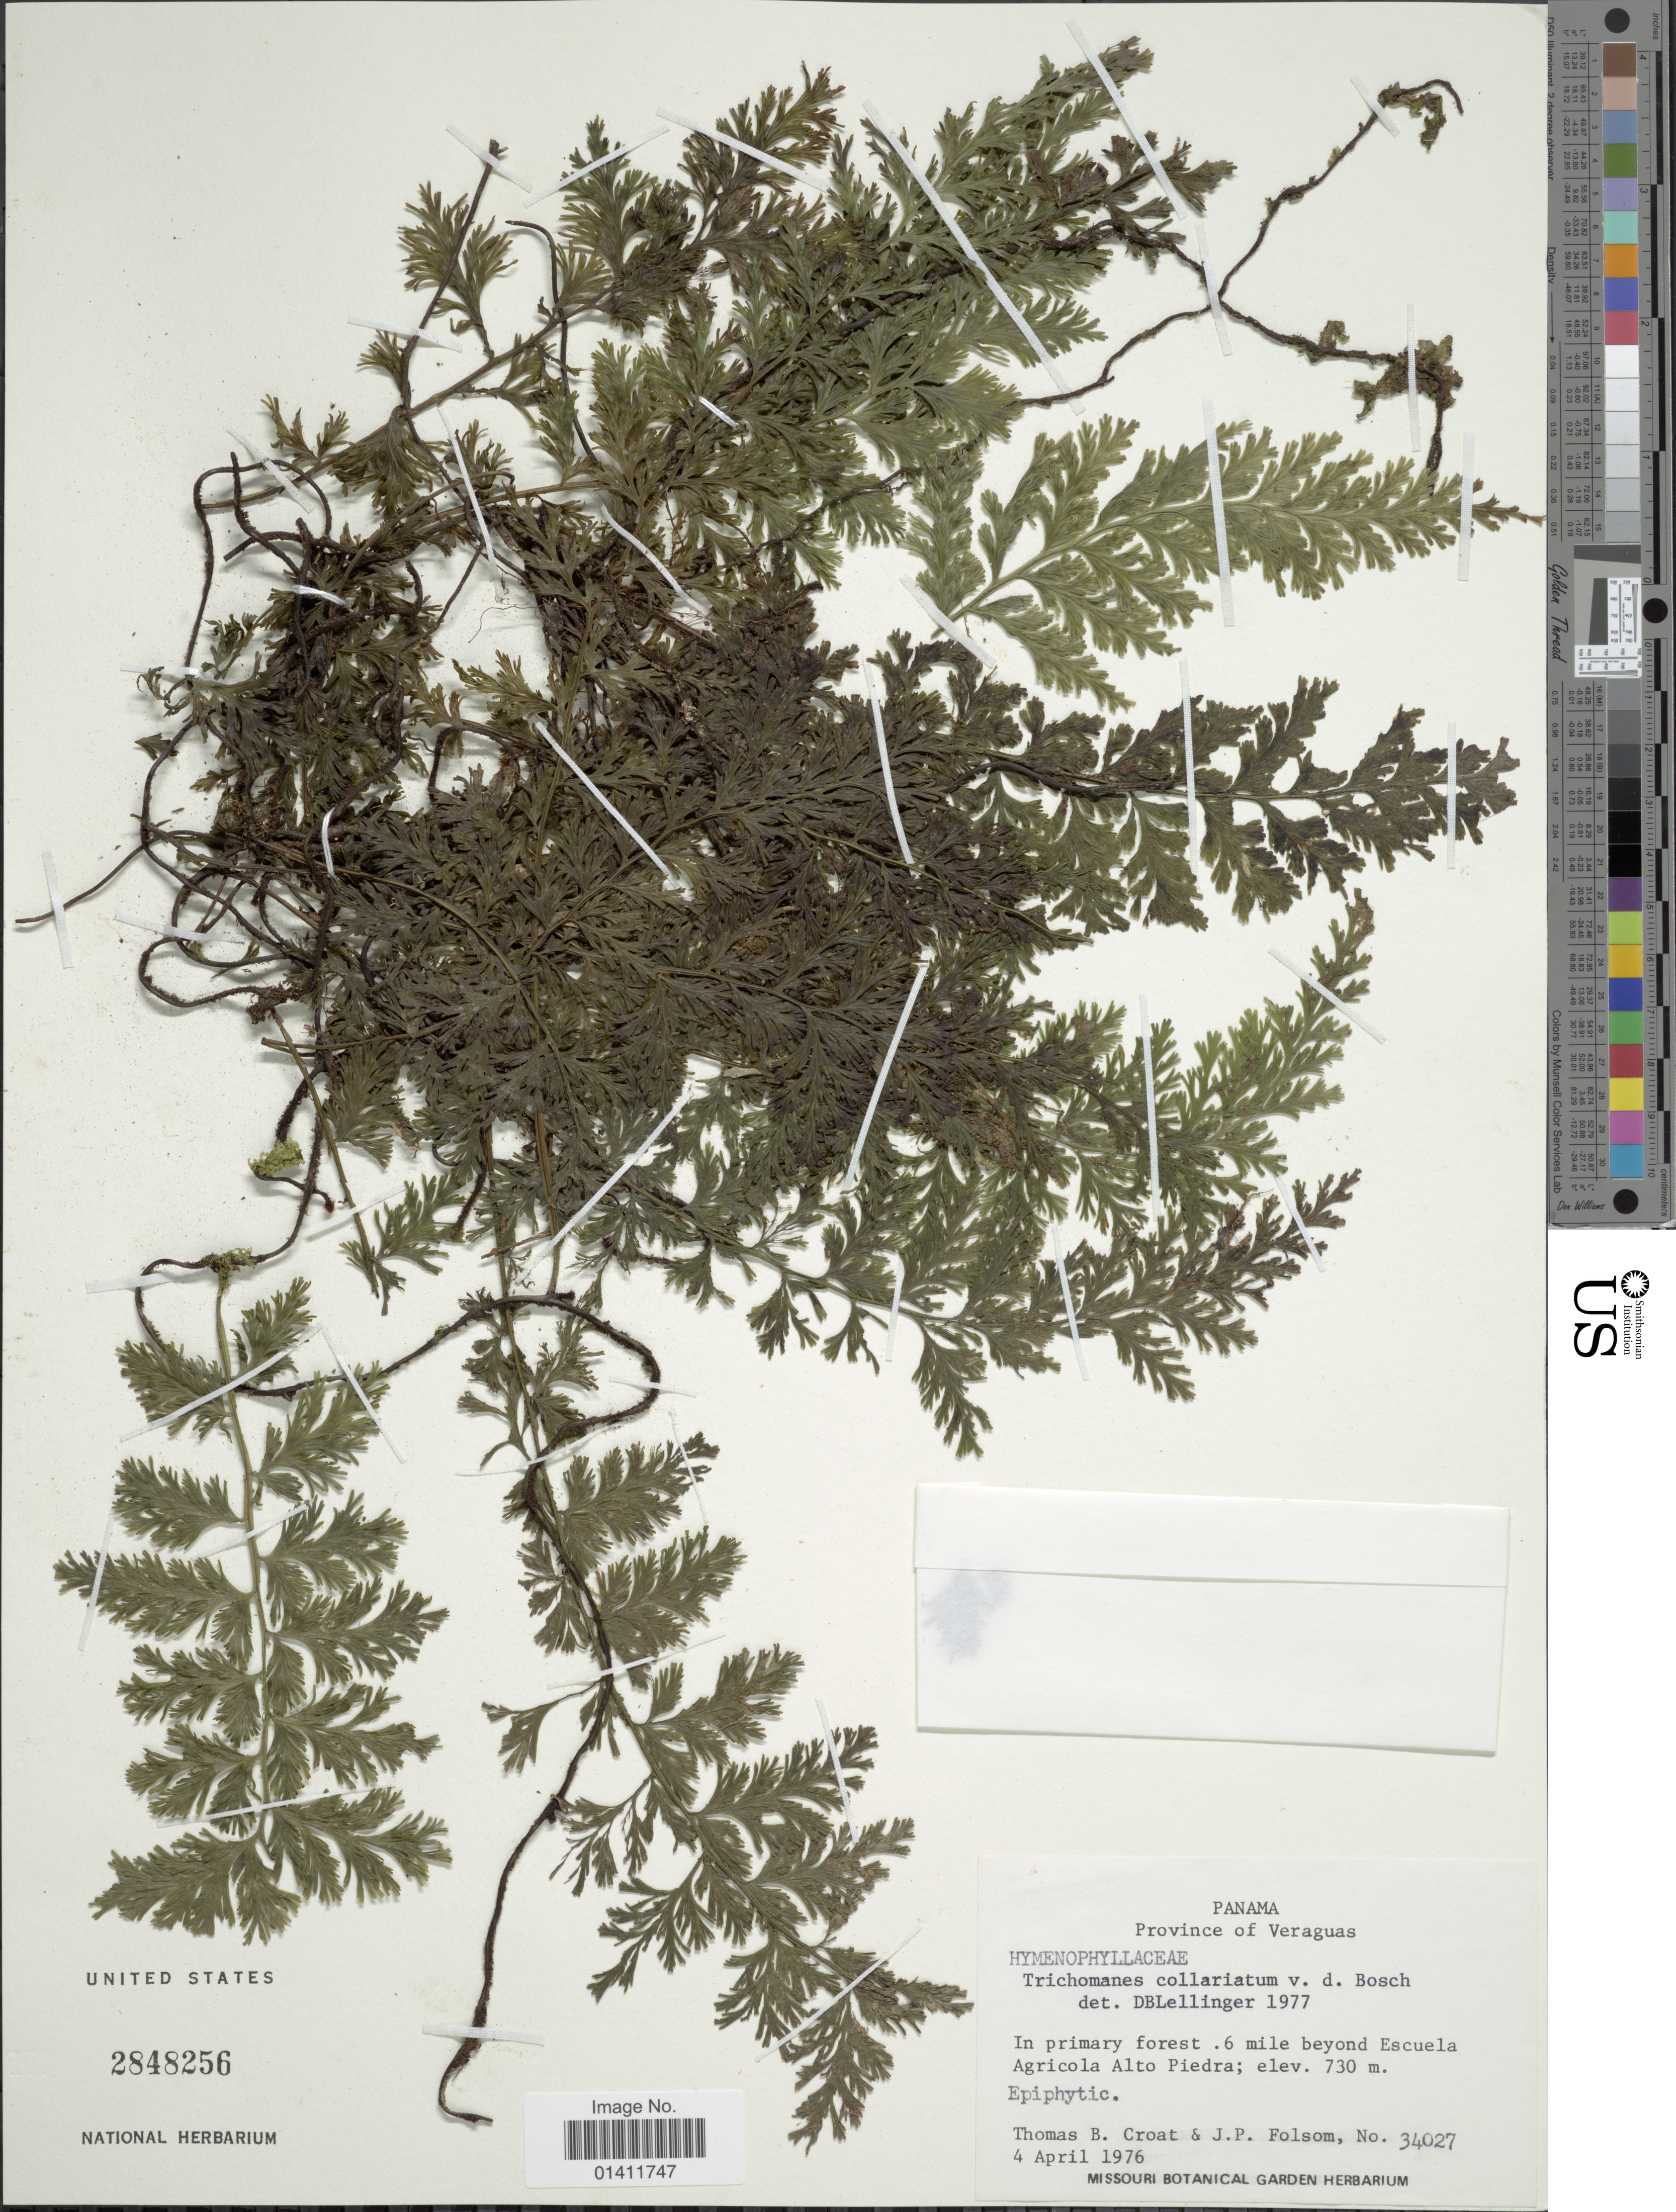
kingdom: Plantae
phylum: Tracheophyta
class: Polypodiopsida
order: Hymenophyllales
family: Hymenophyllaceae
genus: Vandenboschia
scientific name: Vandenboschia collariata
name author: (Bosch) Ebihara & K. Iwats.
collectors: T. B. Croat & J. P. Folsom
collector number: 34027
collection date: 1976-04-04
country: Panama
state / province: Veraguas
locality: Province of Veraguas. 6 mile beyond Escuela Agricola Alto Piedra.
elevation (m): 730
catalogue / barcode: US 2848256